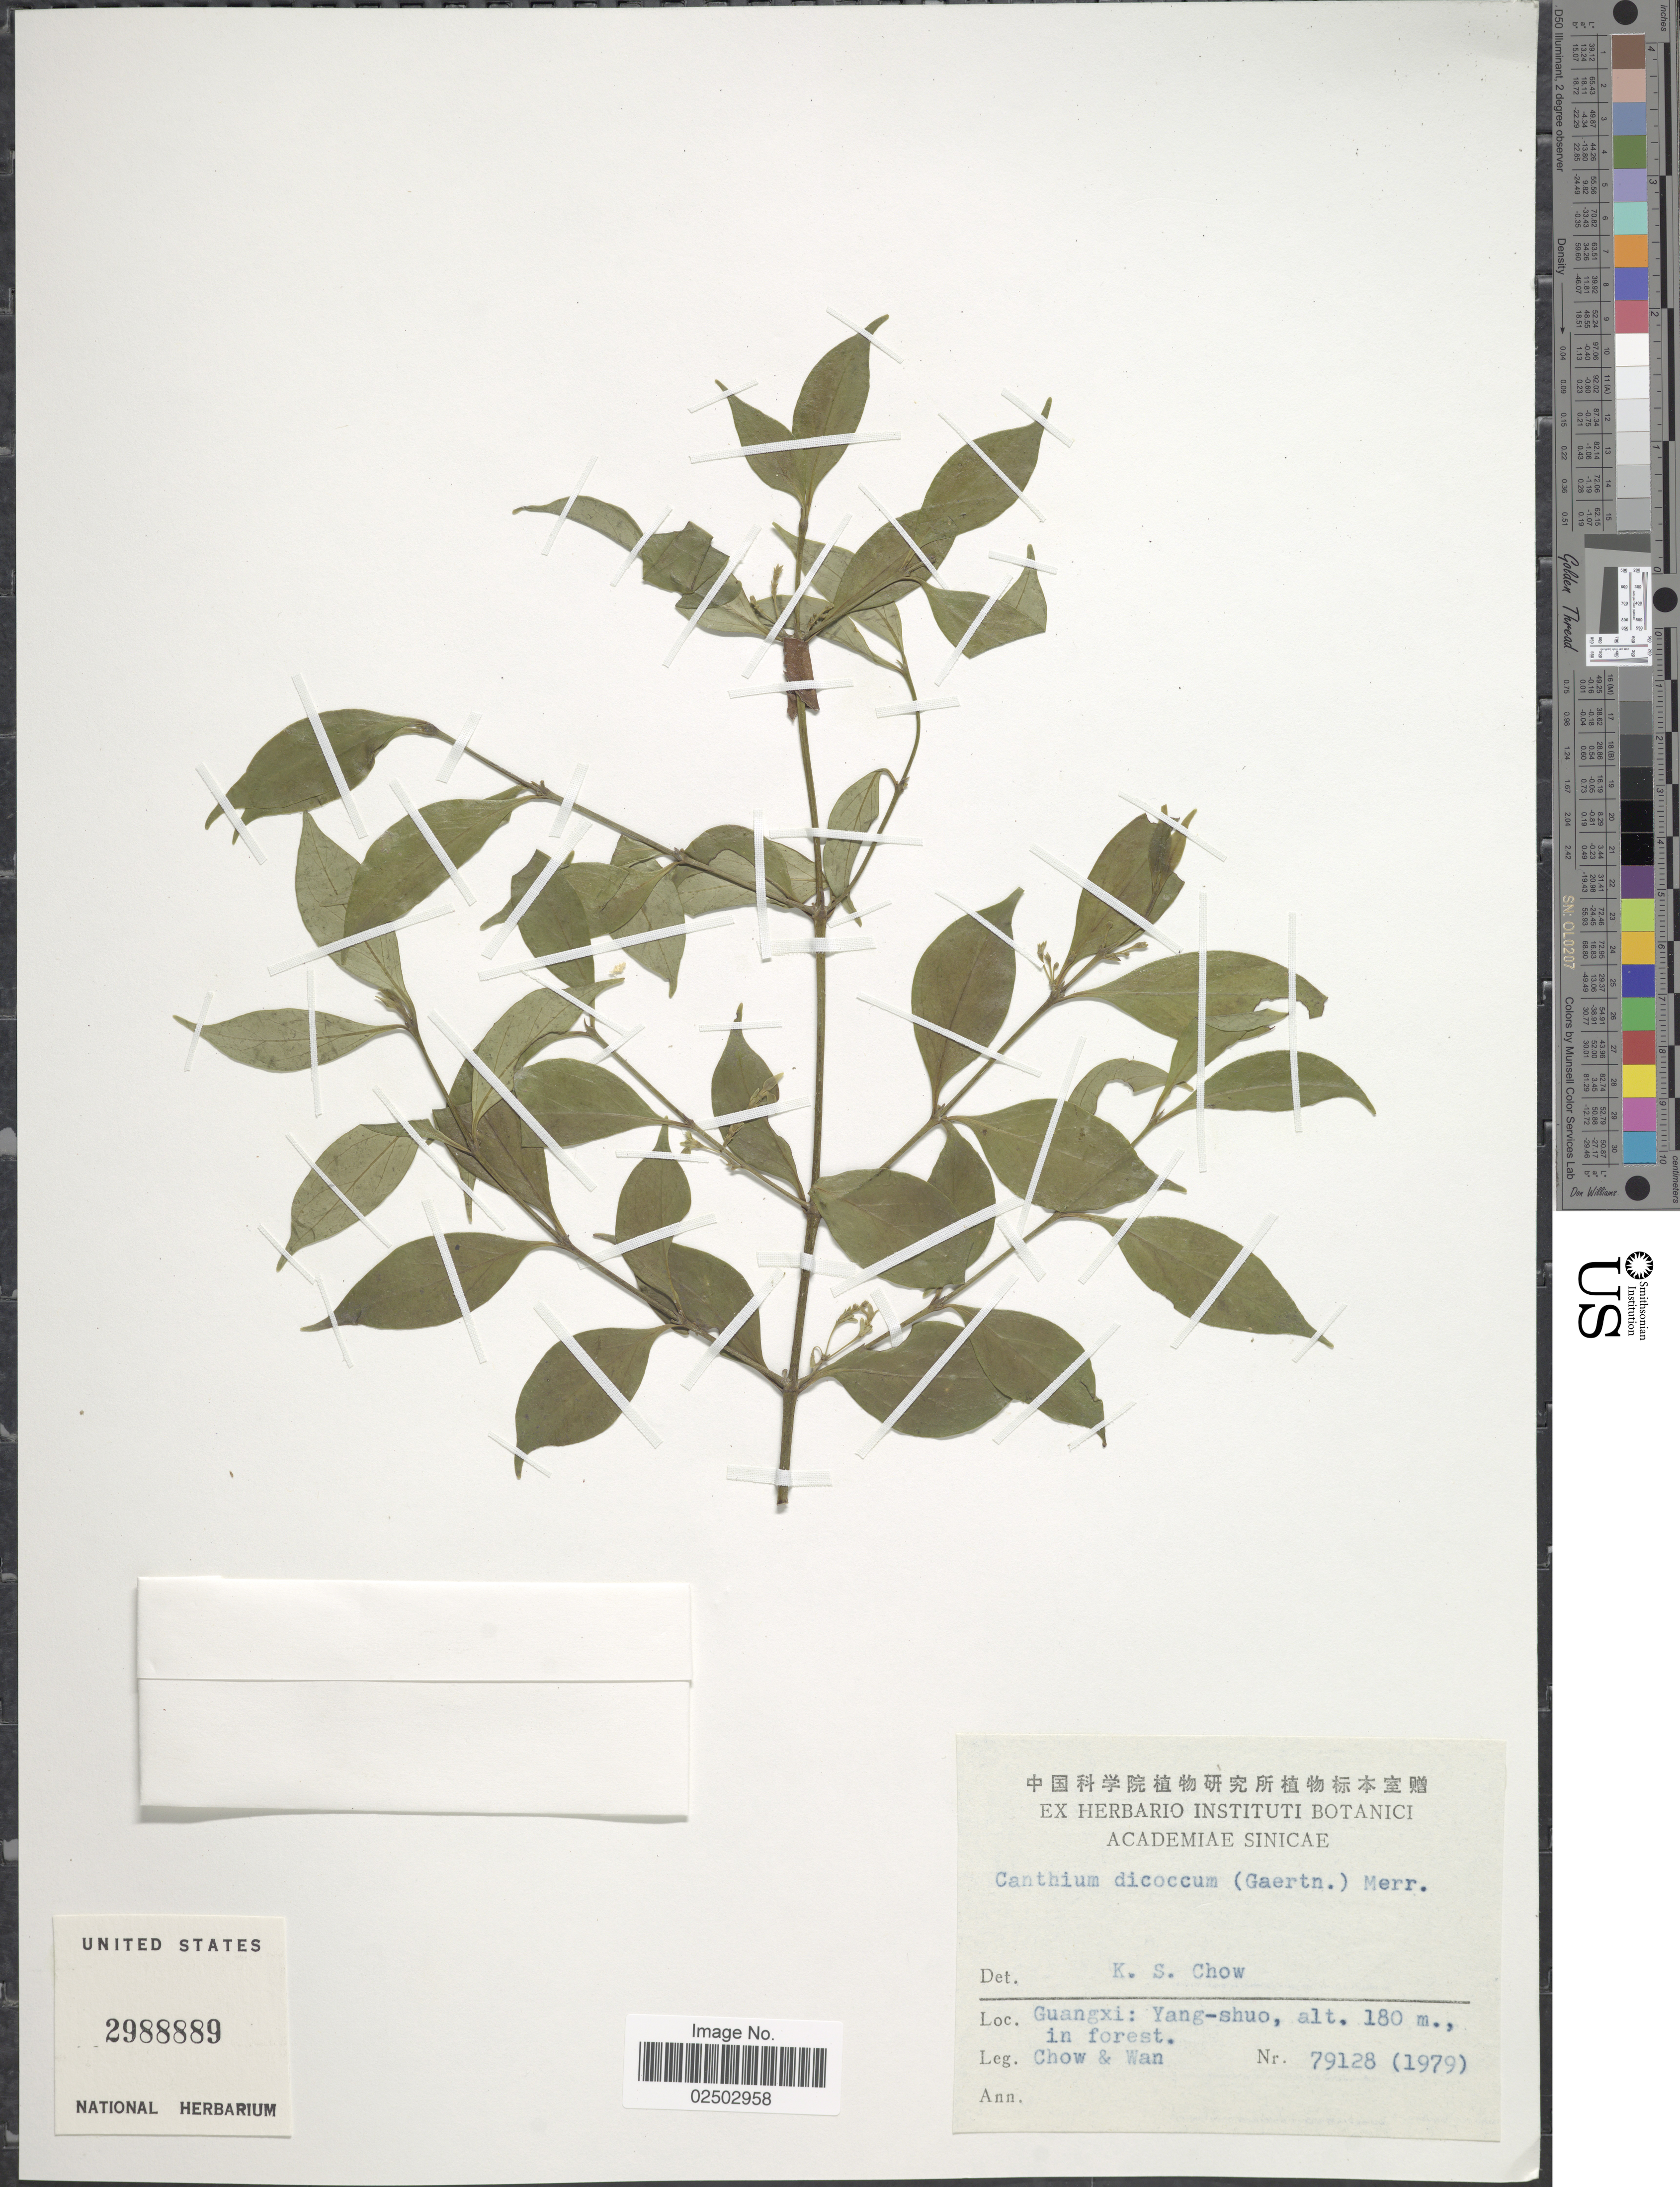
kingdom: Plantae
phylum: Tracheophyta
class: Magnoliopsida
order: Gentianales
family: Rubiaceae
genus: Canthium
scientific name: Canthium dicoccum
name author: (Gaertn.) Merr.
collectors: Chow, -- & -. Wan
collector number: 79128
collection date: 1979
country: China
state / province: Guangxi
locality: Yang-shuo, in forest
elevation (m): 180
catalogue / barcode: US 2988889